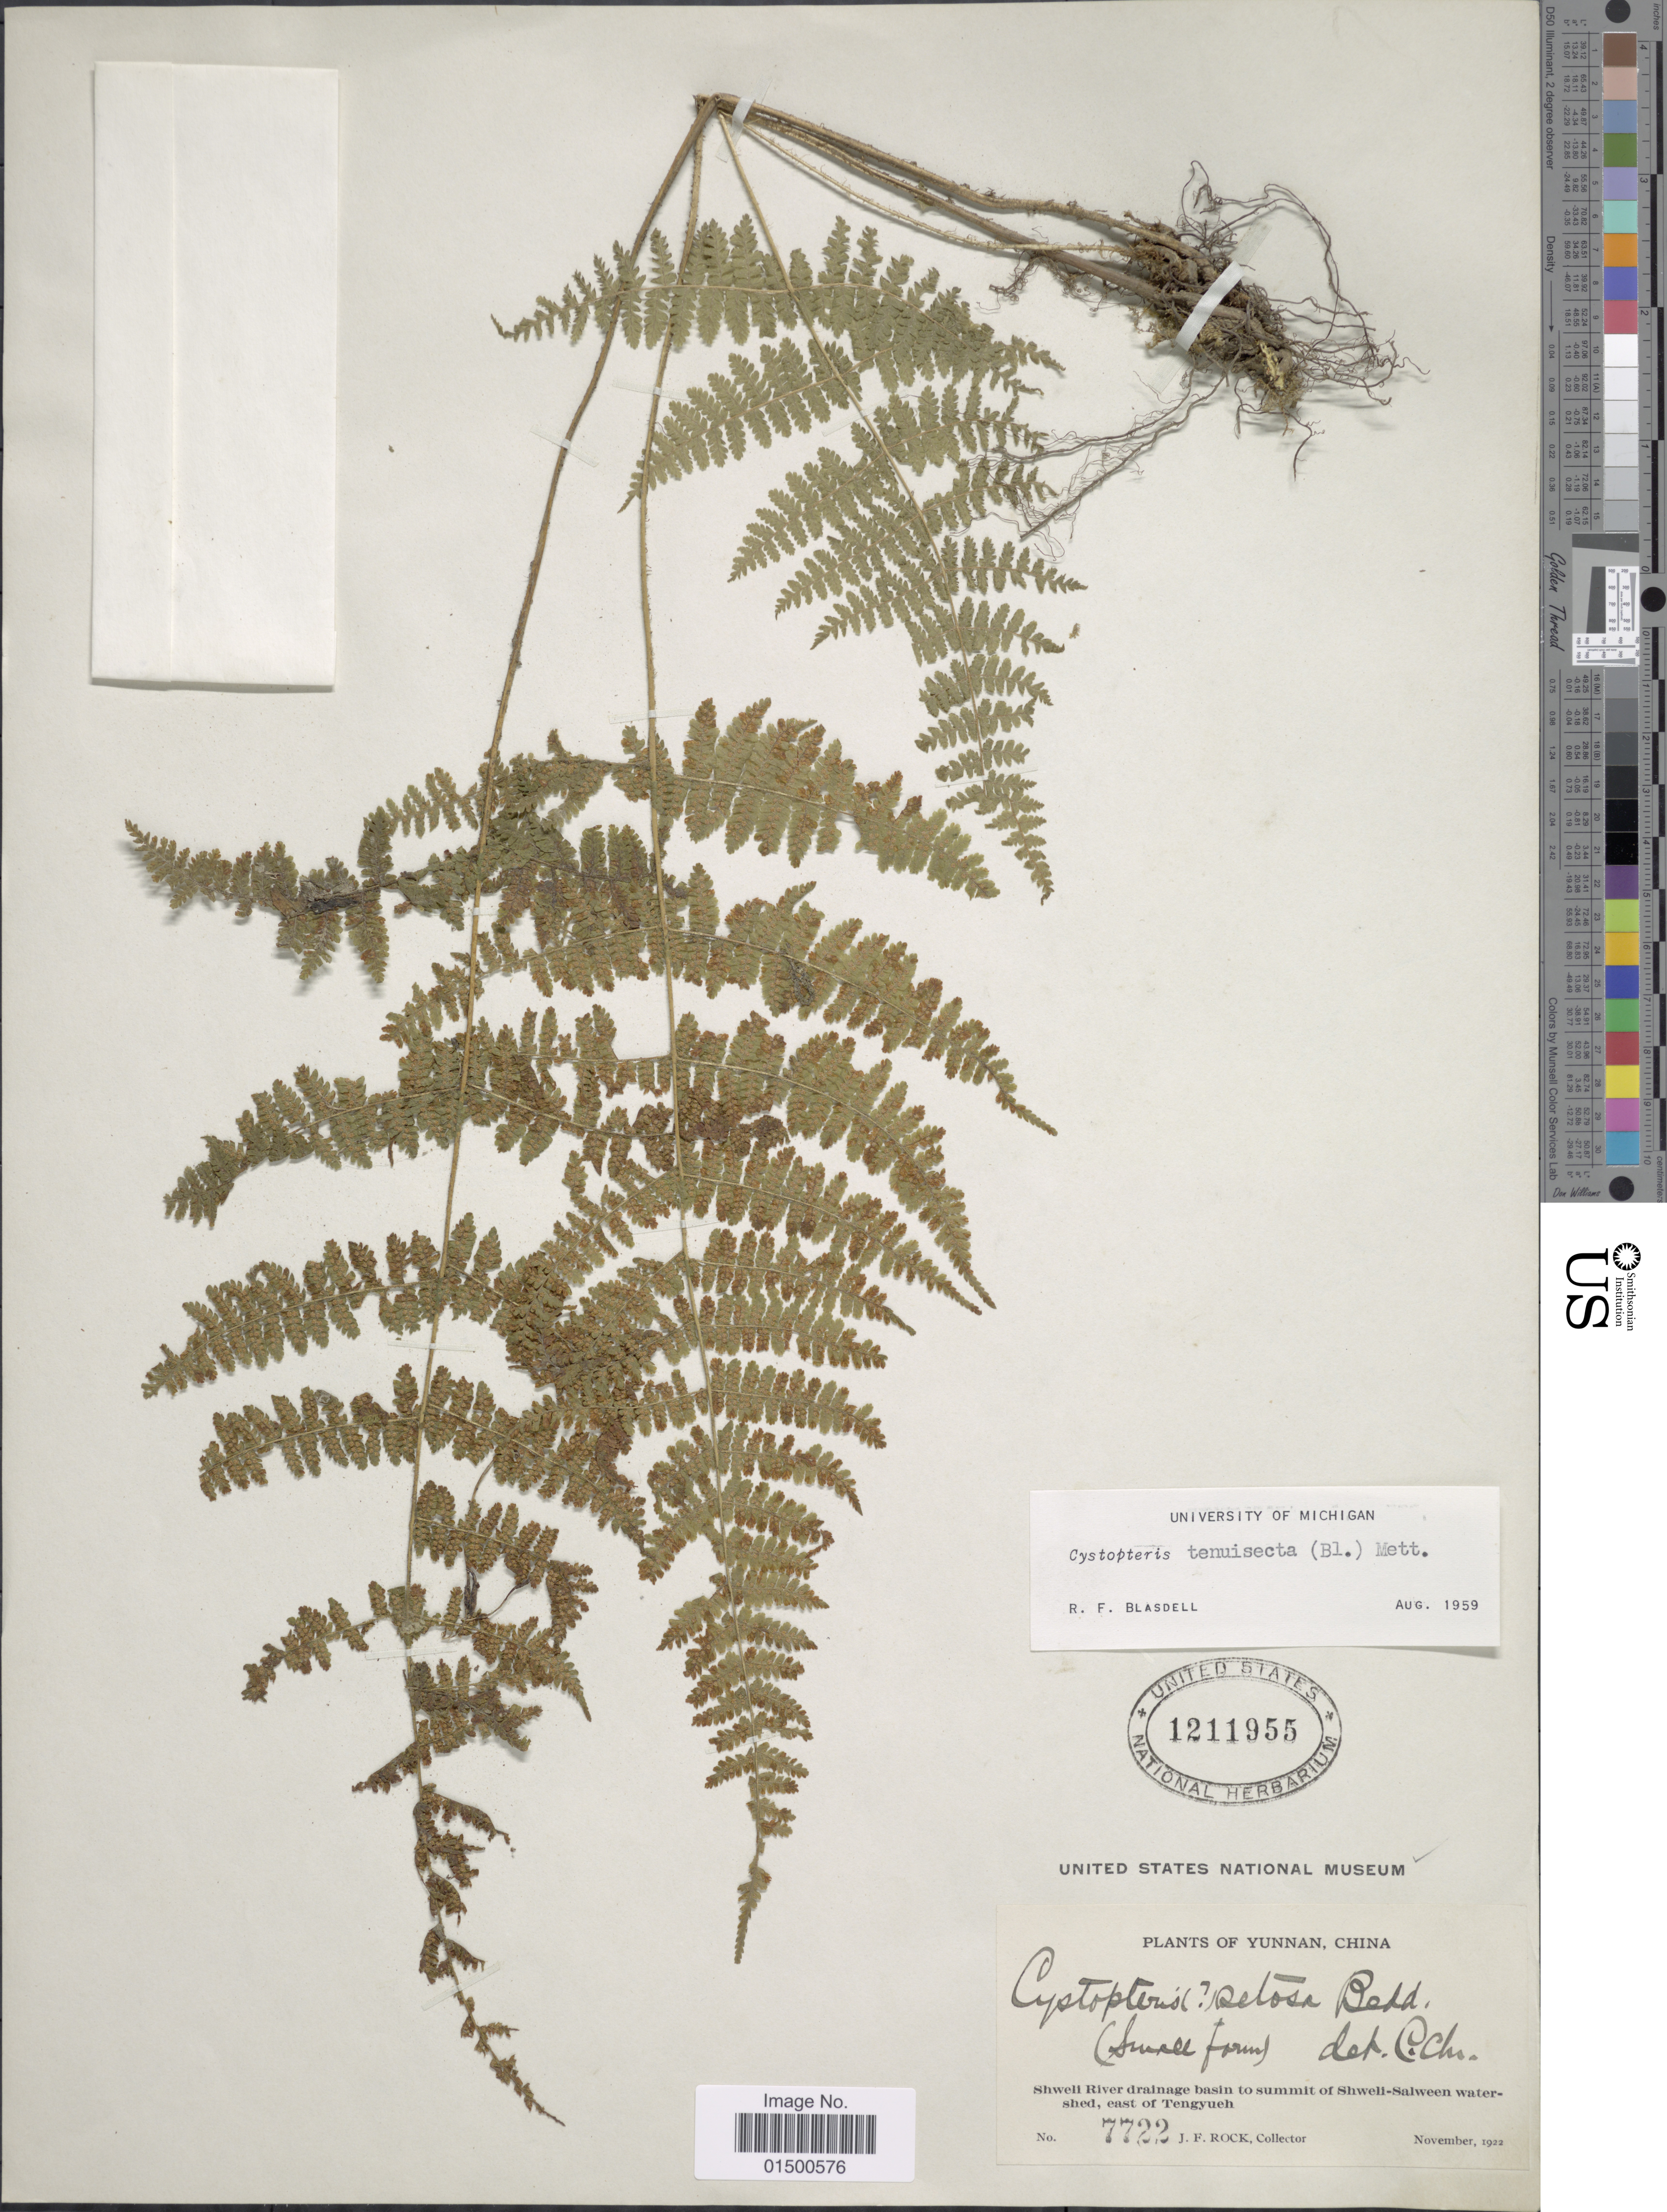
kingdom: Plantae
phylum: Tracheophyta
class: Polypodiopsida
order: Polypodiales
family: Cystopteridaceae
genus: Acystopteris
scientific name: Acystopteris tenuisecta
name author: (Blume) Tagawa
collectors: J. Rock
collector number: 7722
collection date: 1922-11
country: China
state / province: Yunnan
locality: Shweli River drainage basin to summit of Shweli-Salween watershed, east of Tengyueh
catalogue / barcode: US 1211955